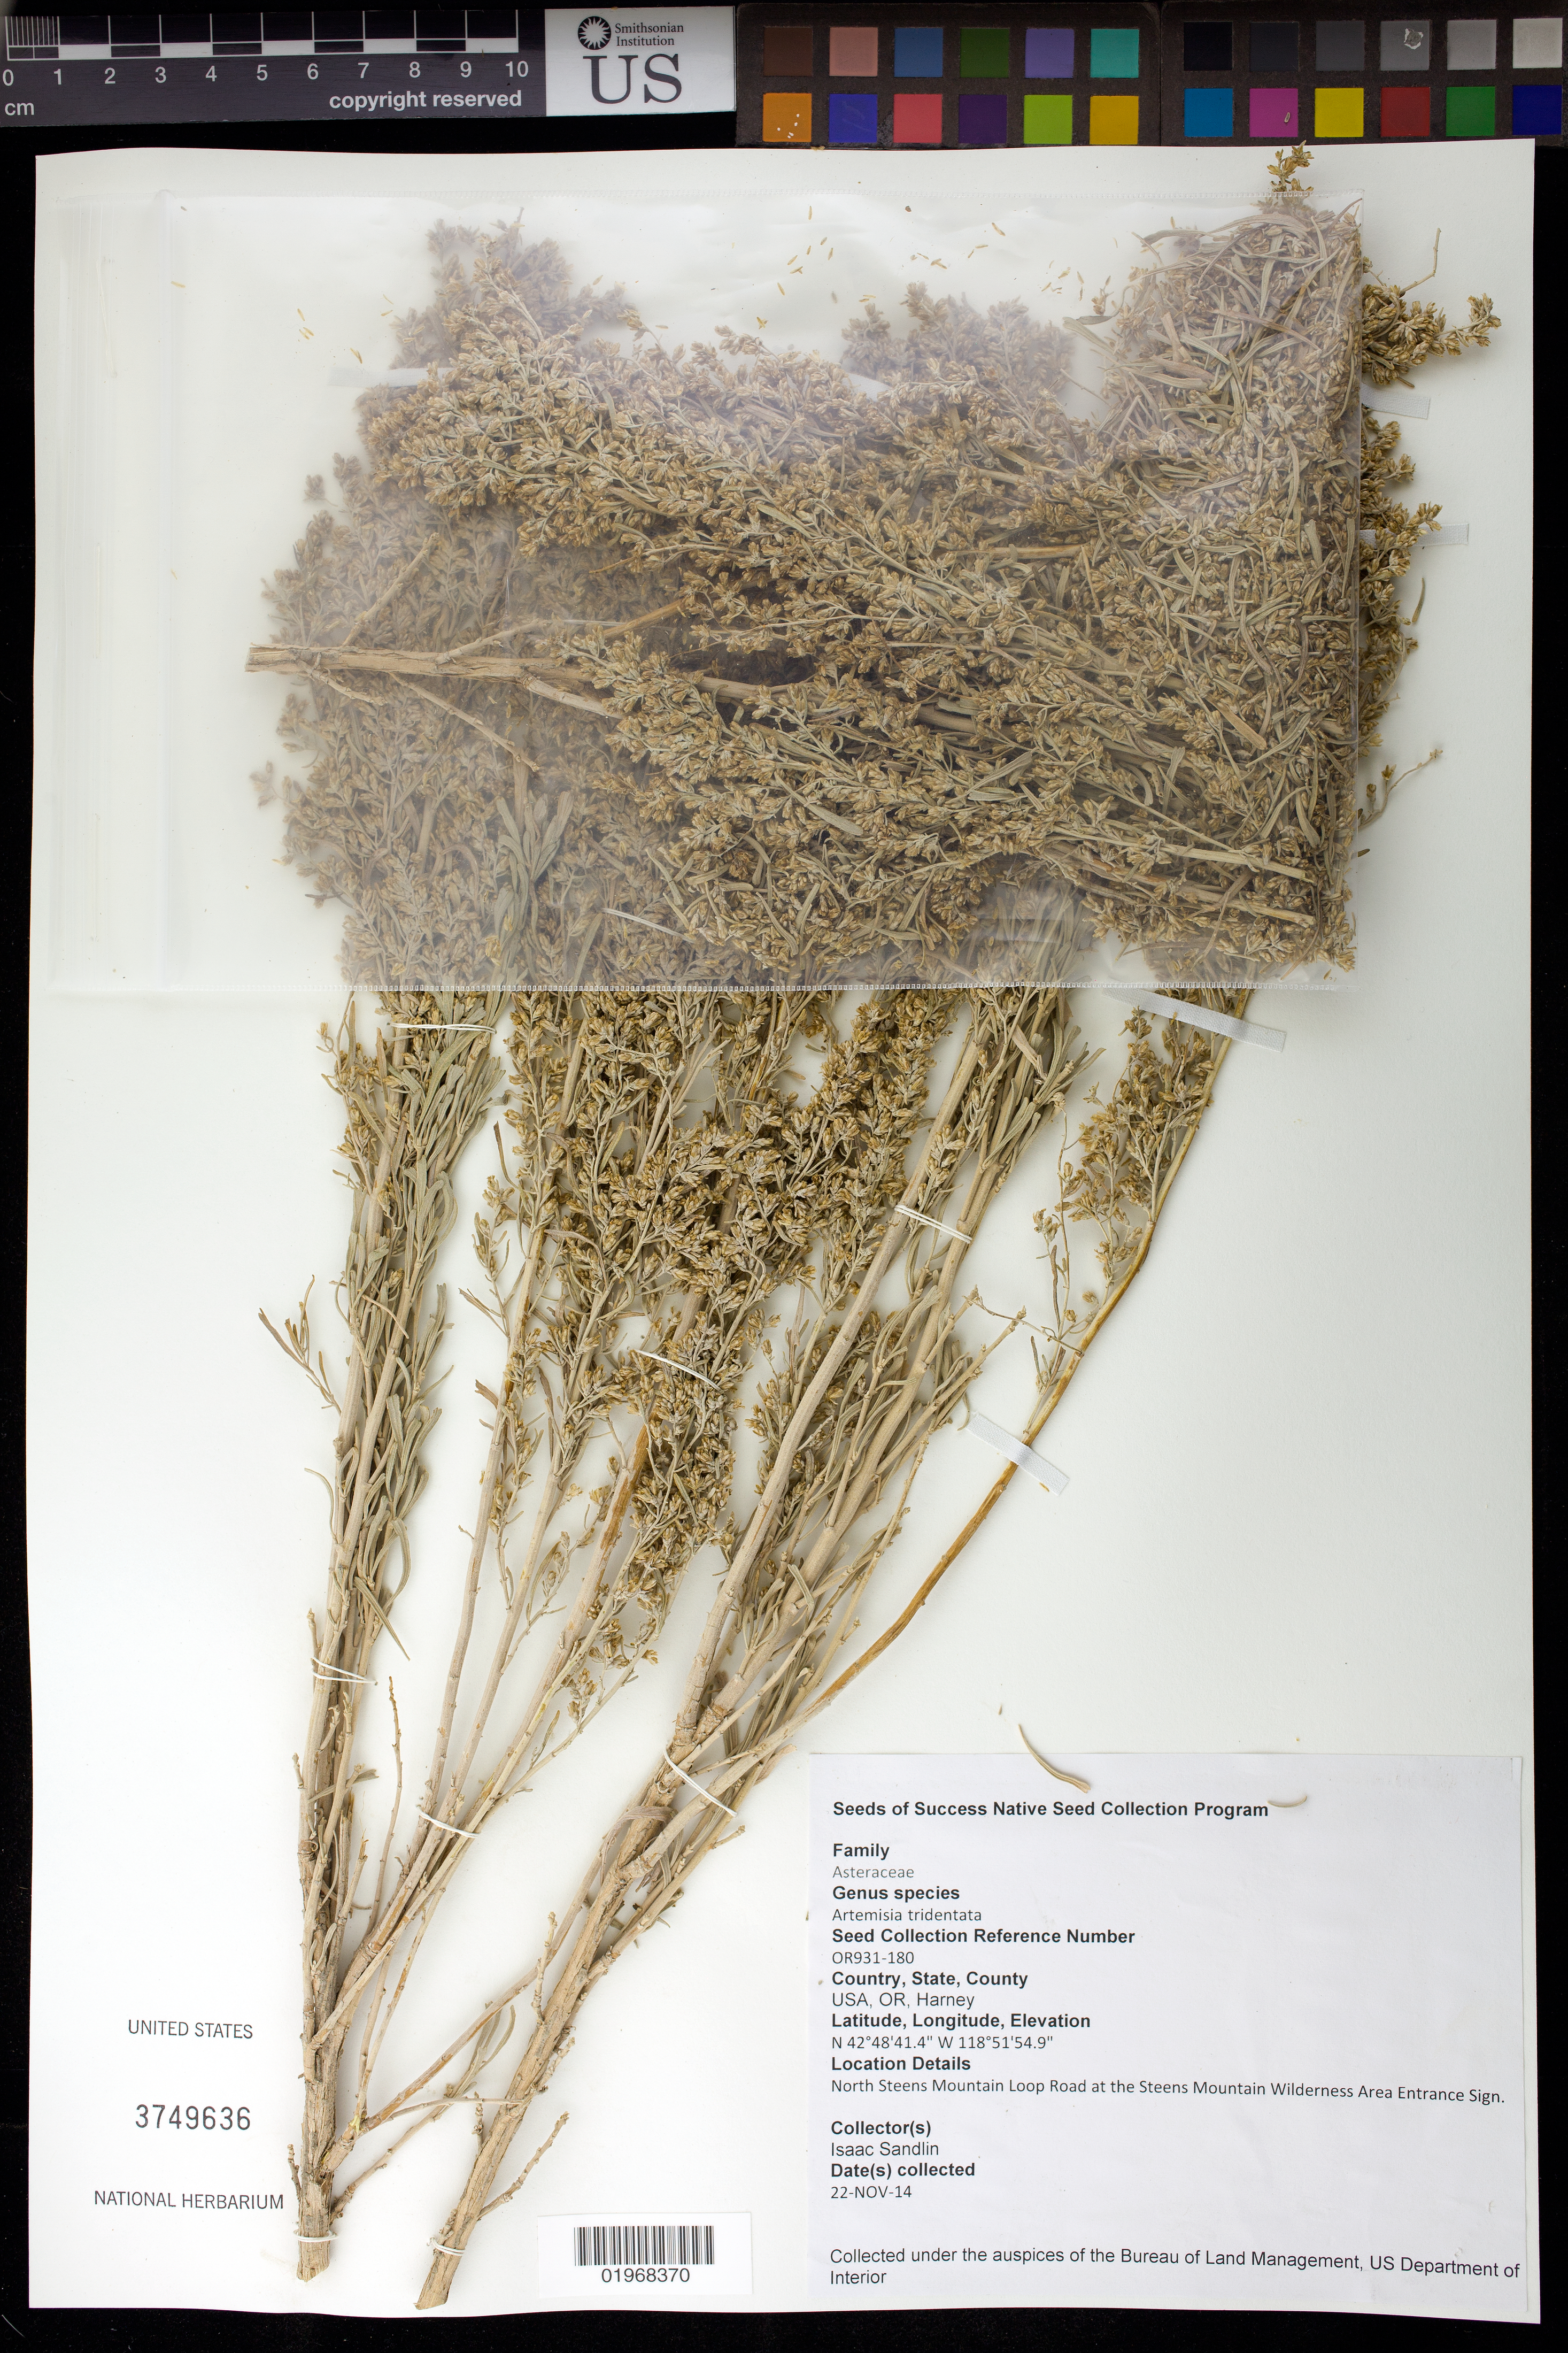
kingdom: Plantae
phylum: Tracheophyta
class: Magnoliopsida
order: Asterales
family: Asteraceae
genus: Artemisia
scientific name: Artemisia tridentata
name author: Nutt.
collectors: I. Sandlin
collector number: OR931-180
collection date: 2014-11-22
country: United States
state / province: Oregon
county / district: Harney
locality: Steens Mountain Cooperative Management and Protection Area. North Steens Mountain Loop Rd at the Steens Mountain Wilderness Area Entrance Sing.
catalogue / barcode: US 3749636